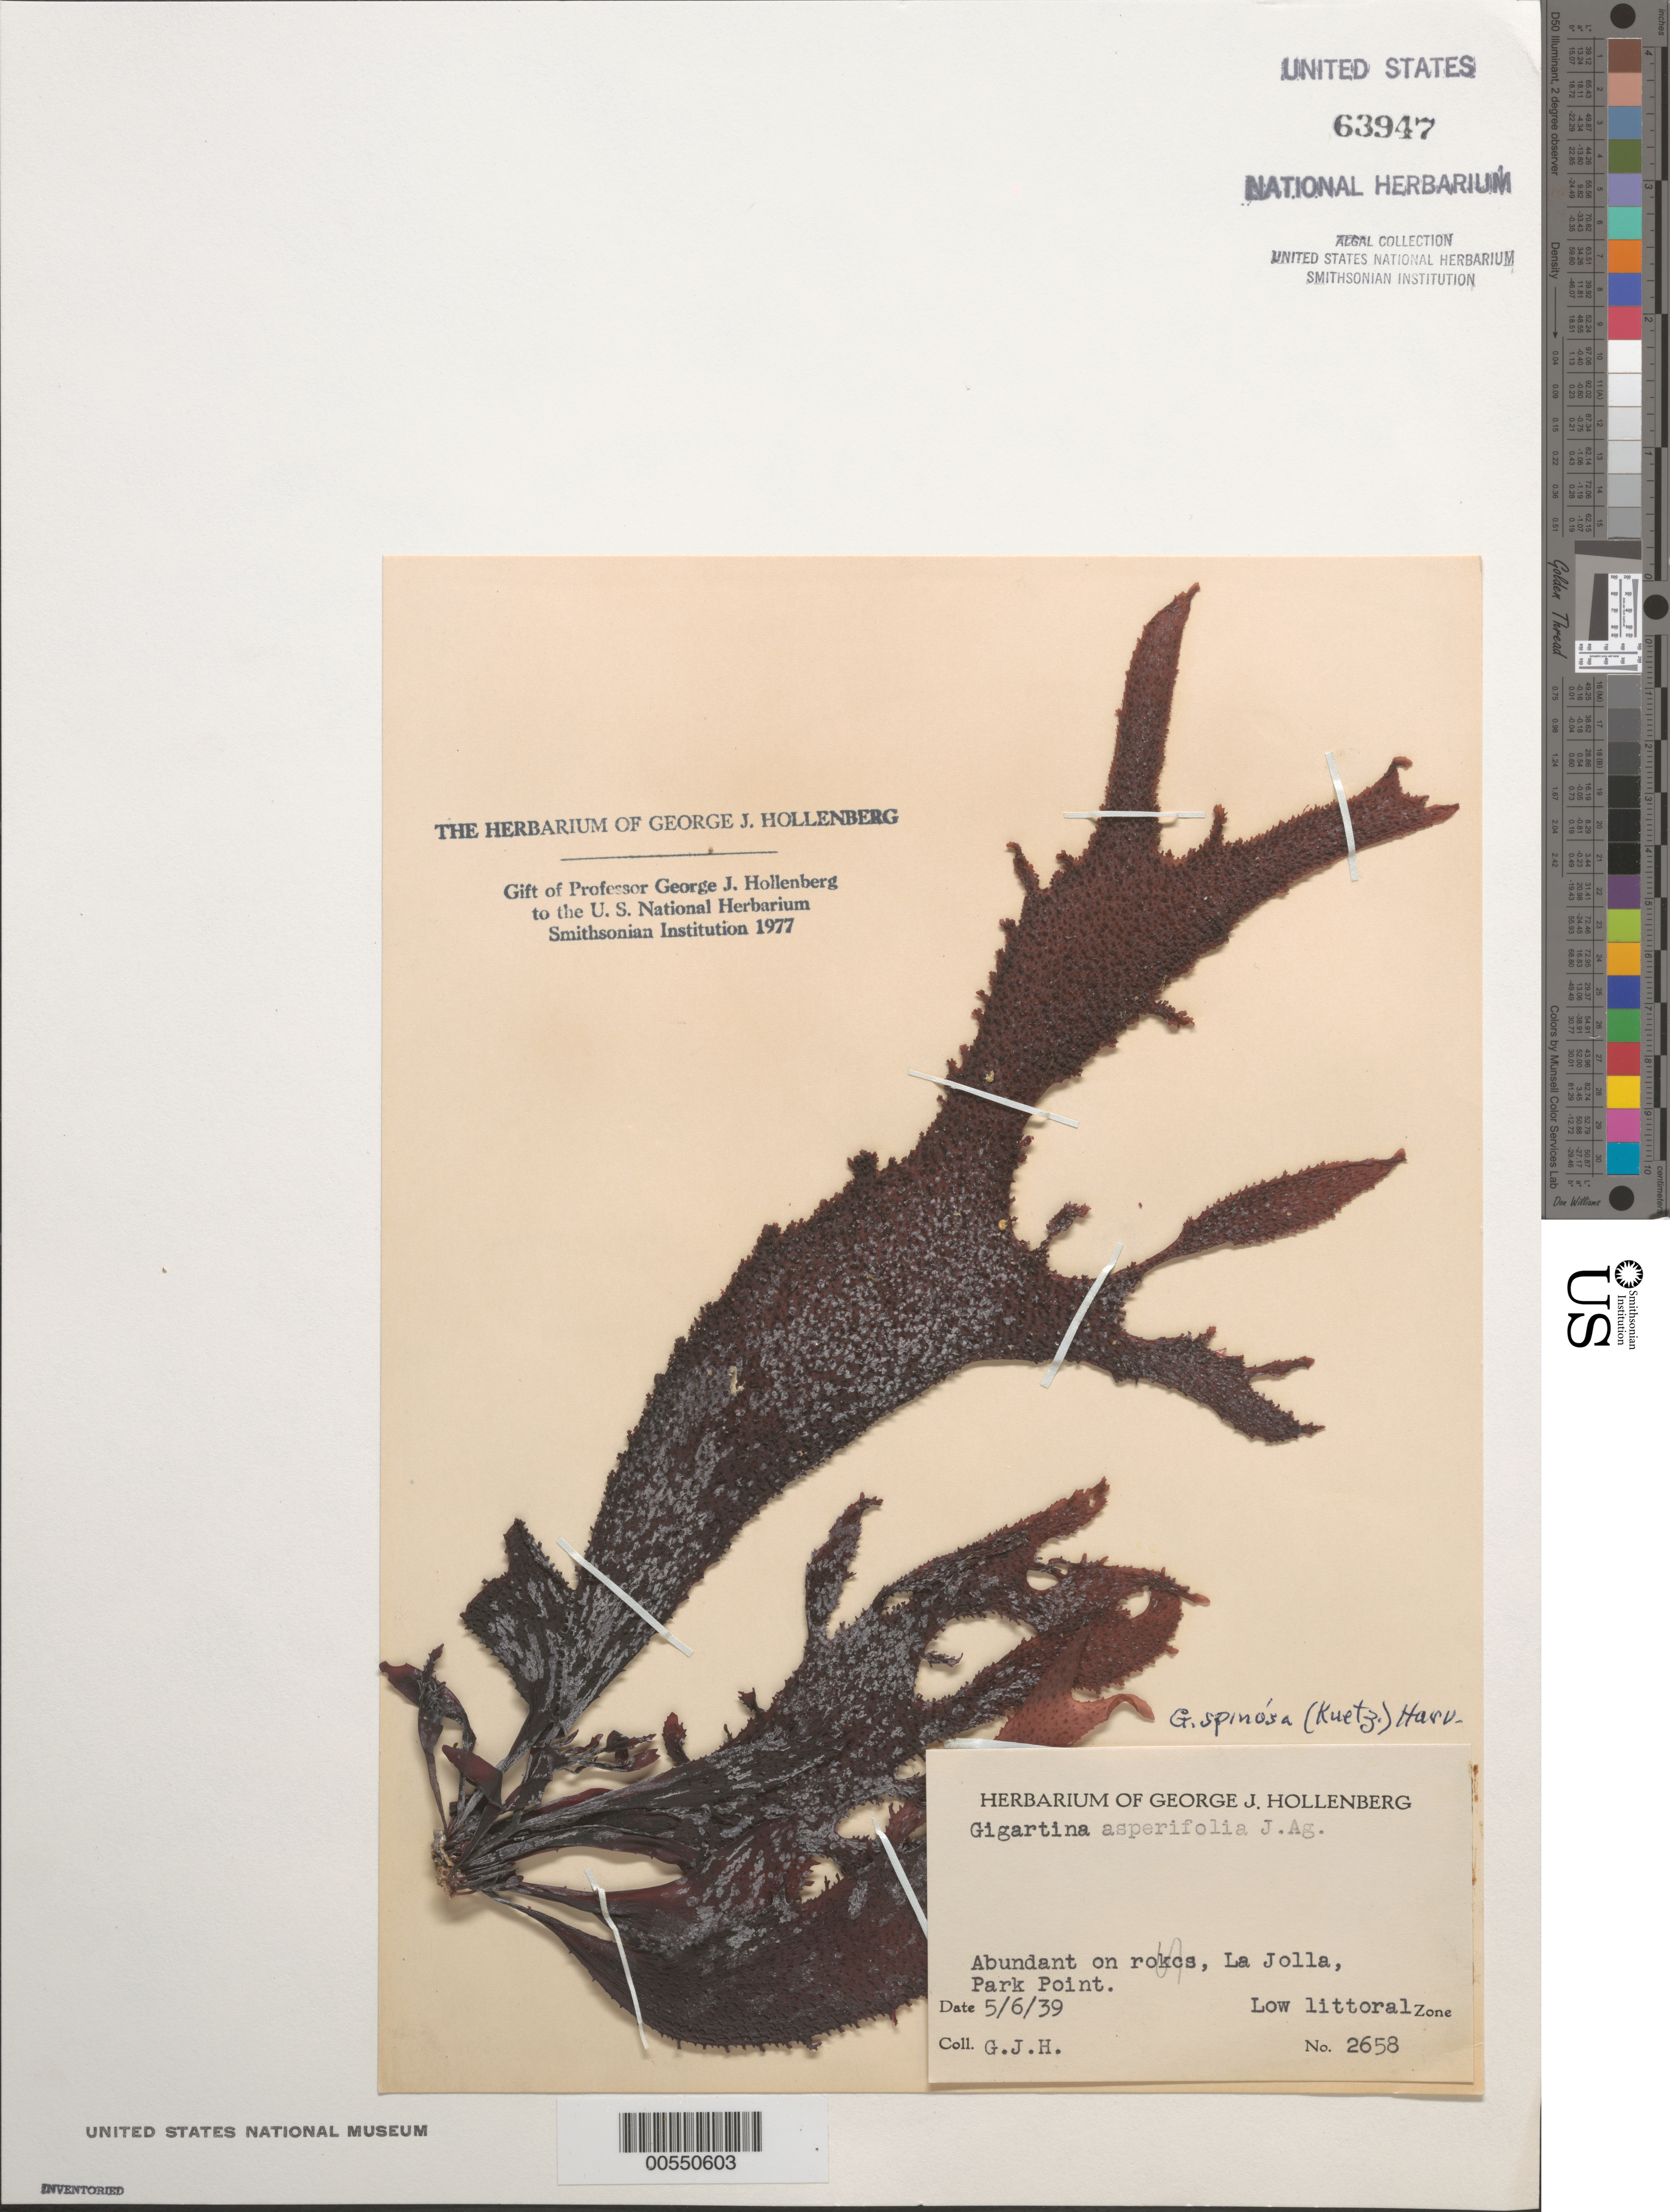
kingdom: Plantae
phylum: Rhodophyta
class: Florideophyceae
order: Gigartinales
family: Gigartinaceae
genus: Chondracanthus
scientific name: Chondracanthus spinosus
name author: (Kütz.) Guiry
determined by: Algae name updating Project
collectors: G. Hollenberg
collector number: GJH 2658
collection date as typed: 06 May 1939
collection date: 1939-05-06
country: United States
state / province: California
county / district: San Diego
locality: Park Point, La Jolla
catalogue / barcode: US 63947